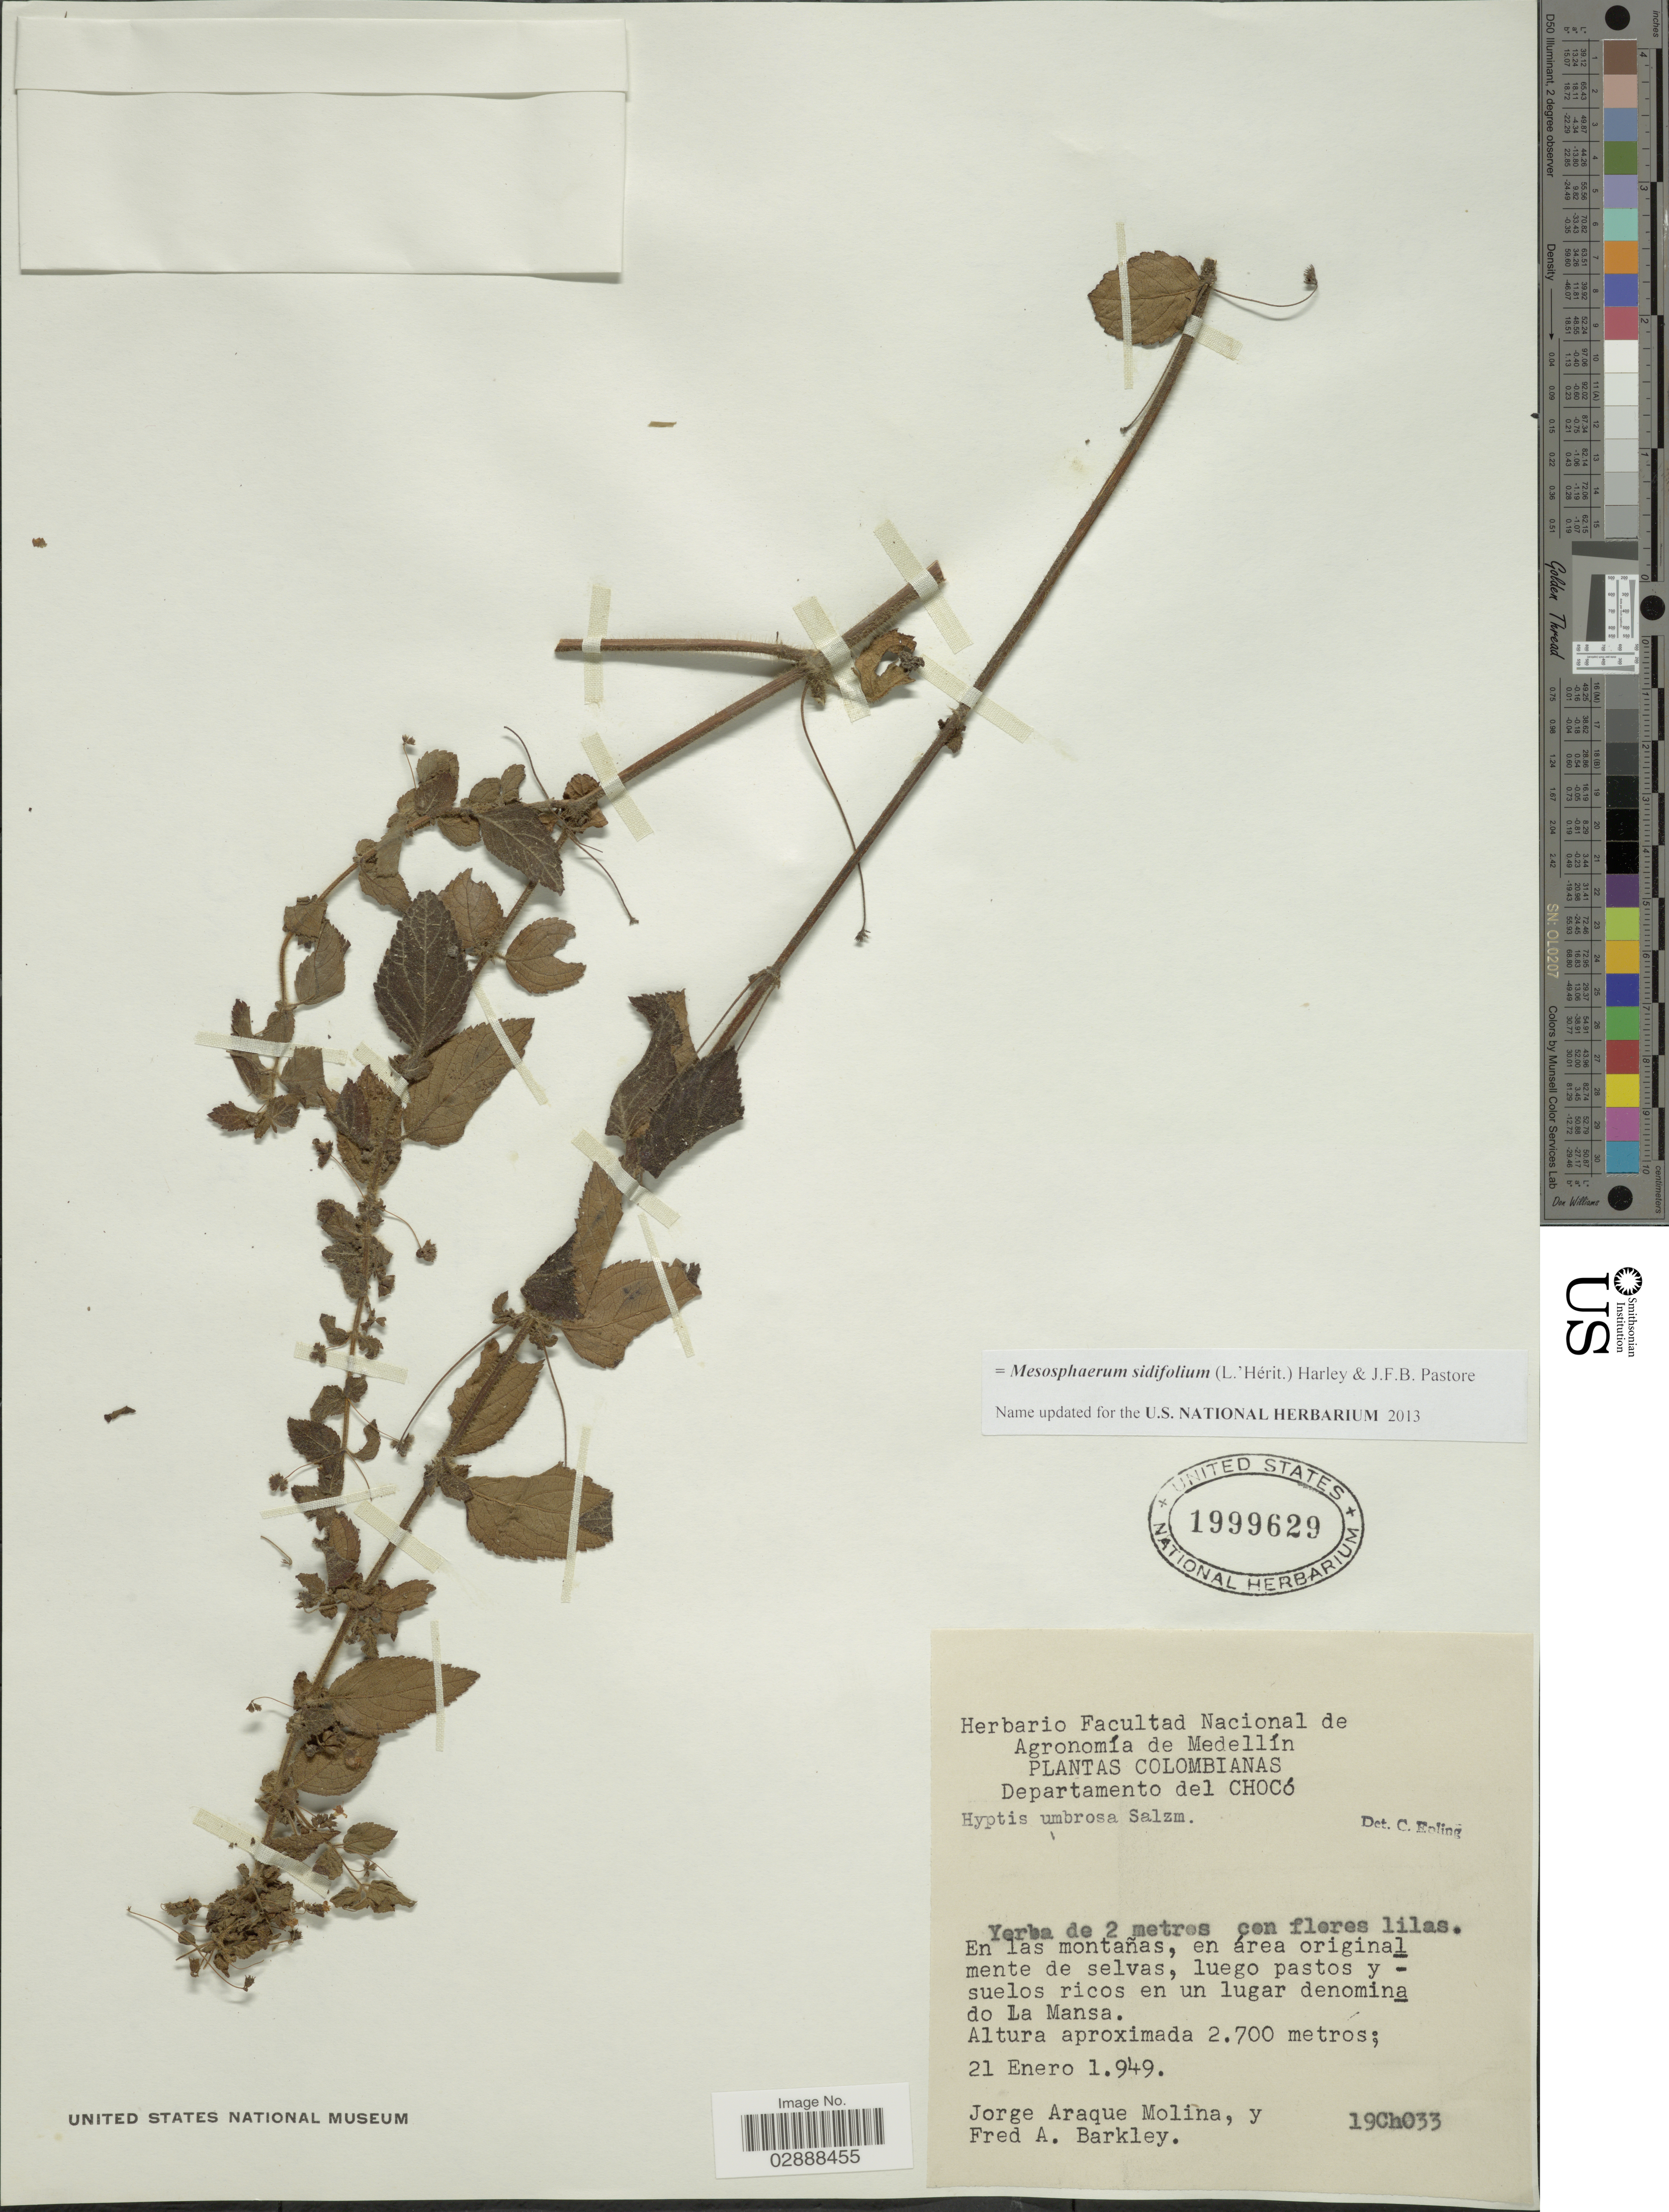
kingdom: Plantae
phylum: Tracheophyta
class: Magnoliopsida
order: Lamiales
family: Lamiaceae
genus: Mesosphaerum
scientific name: Mesosphaerum sidifolium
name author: (L'Hér.) Harley & J.F.B. Pastore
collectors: J. Araque Molina & F. A. Barkley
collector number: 19Ch033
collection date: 1949-01-21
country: Colombia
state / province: Chocó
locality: Departamento del Chocó, En las montañas, en área original mente de selvas, luego pastos y suelos ricos en un lugar denomina do La Mansa.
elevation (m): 2700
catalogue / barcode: US 1999629